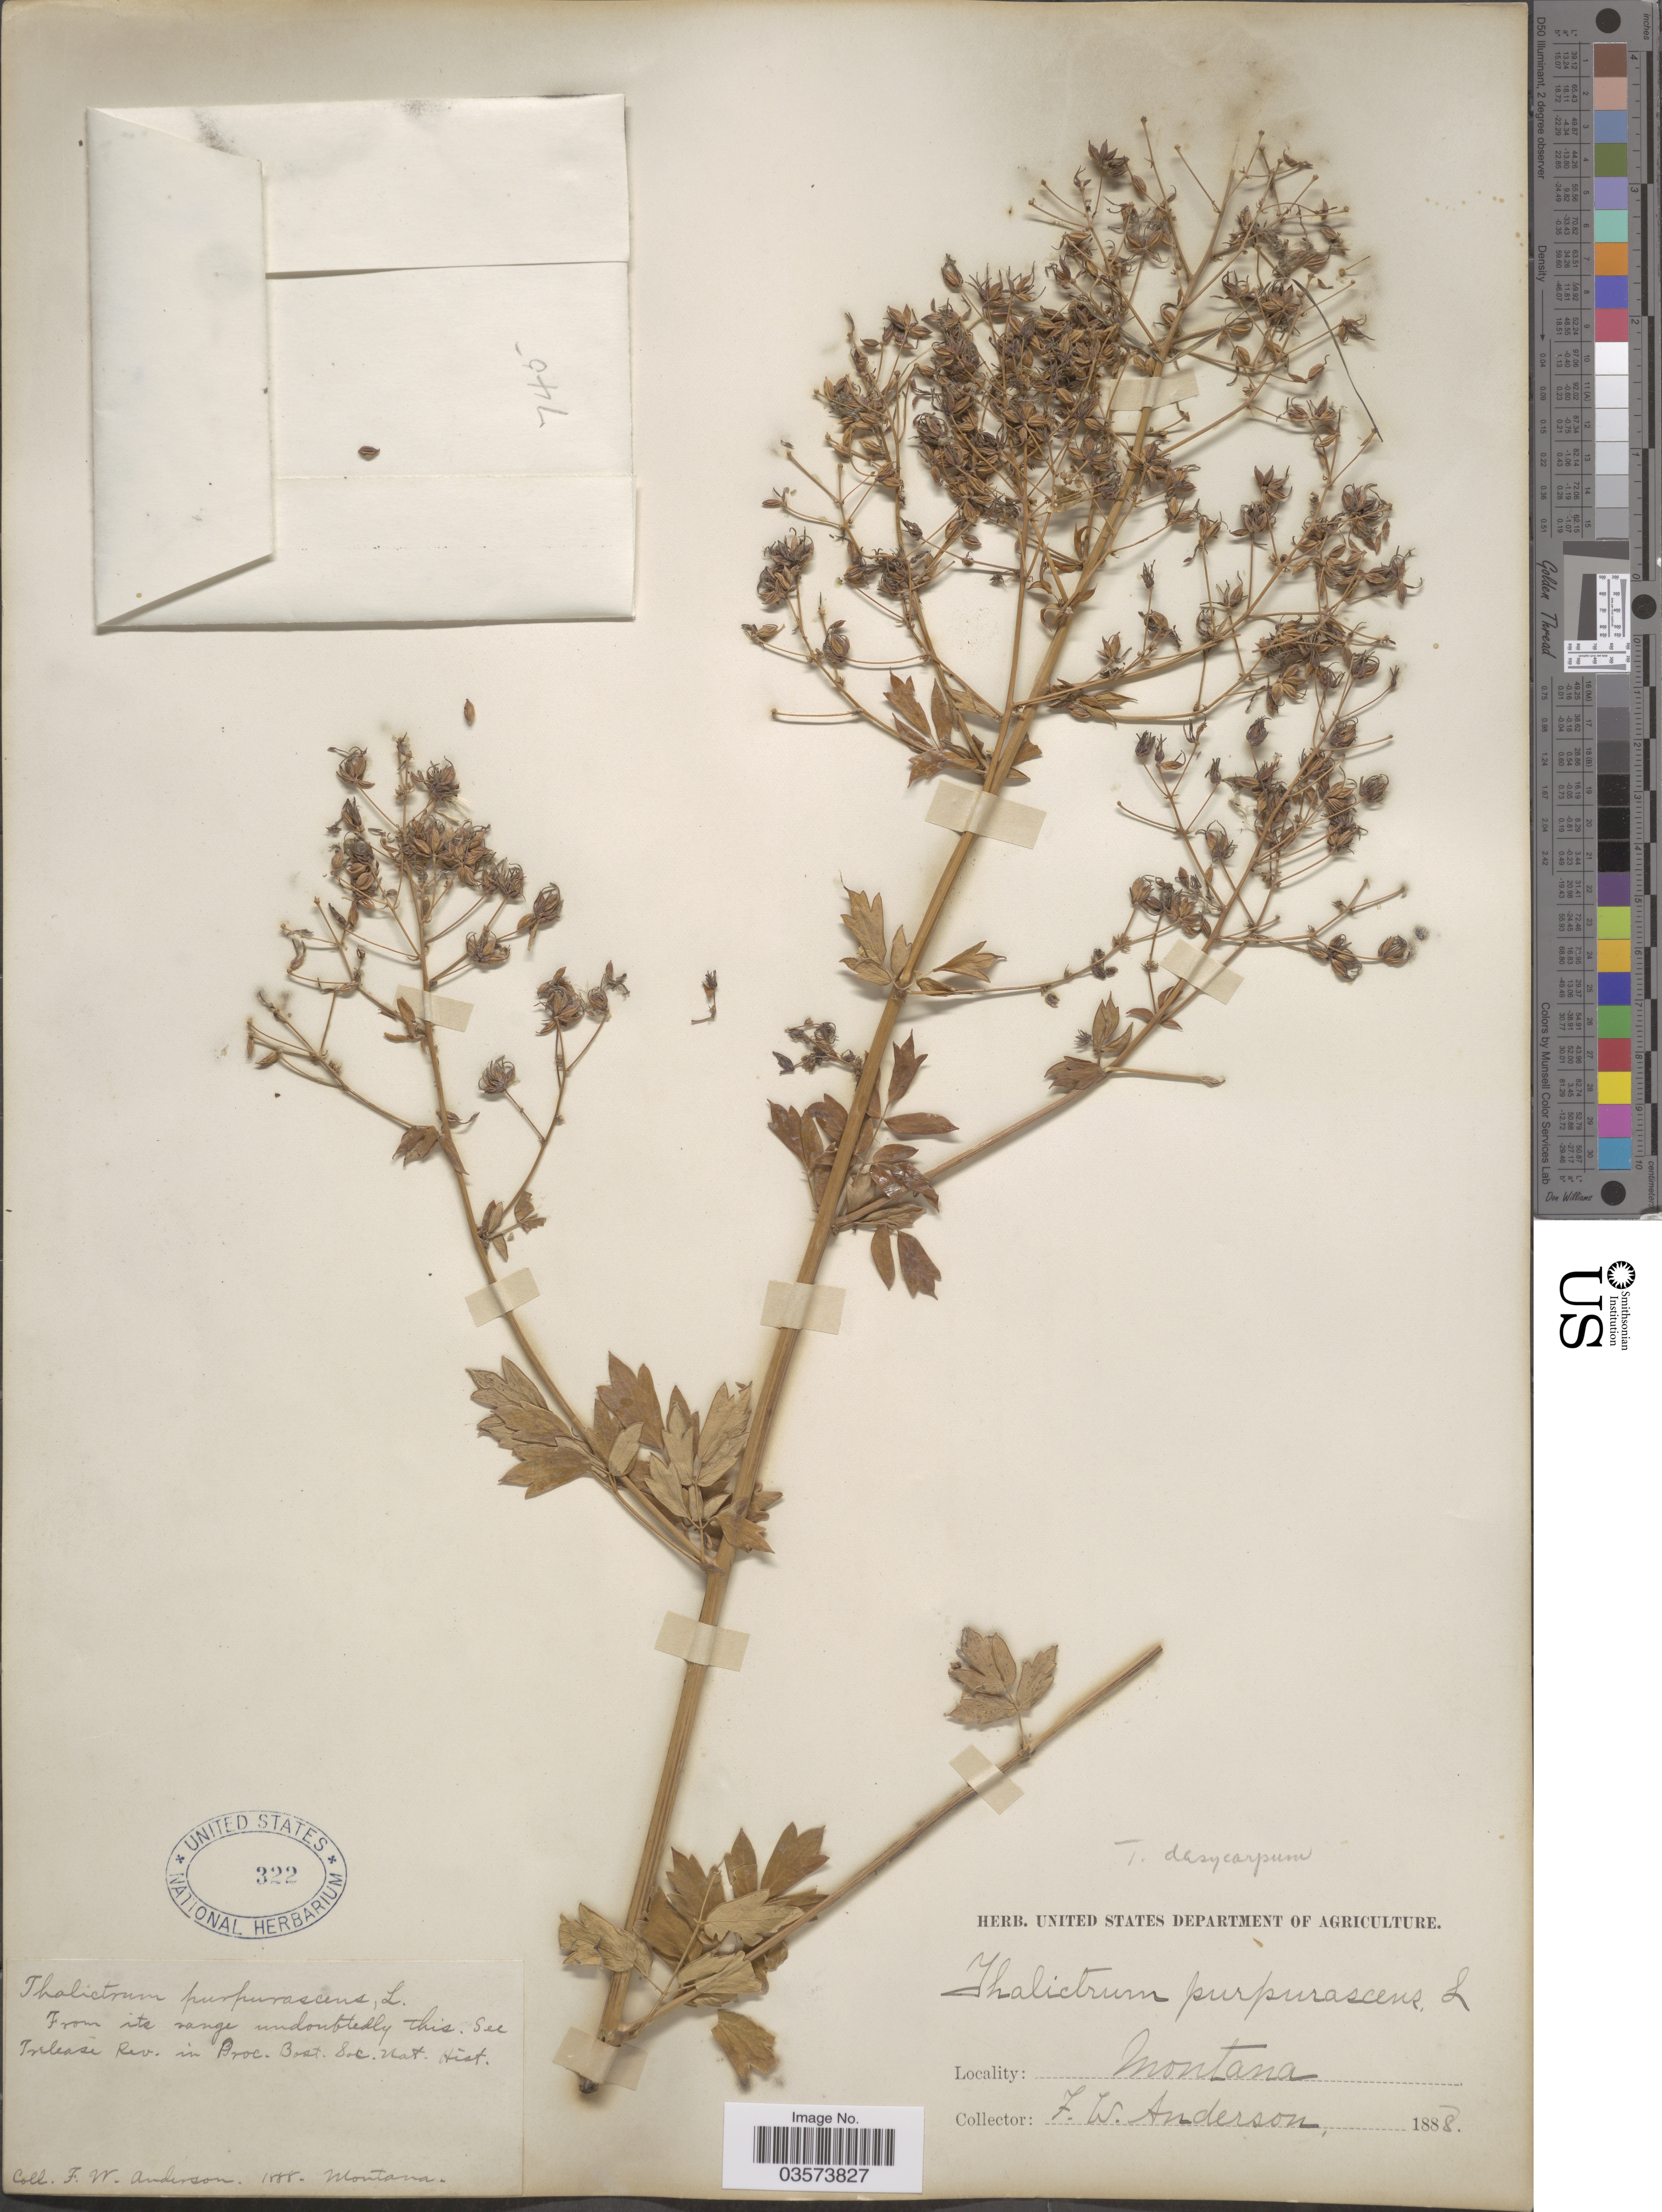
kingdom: Plantae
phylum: Tracheophyta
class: Magnoliopsida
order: Ranunculales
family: Ranunculaceae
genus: Thalictrum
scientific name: Thalictrum dasycarpum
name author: Fisch. & Avé-Lall.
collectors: F. W. Anderson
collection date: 1888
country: United States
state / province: Montana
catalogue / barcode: US 322